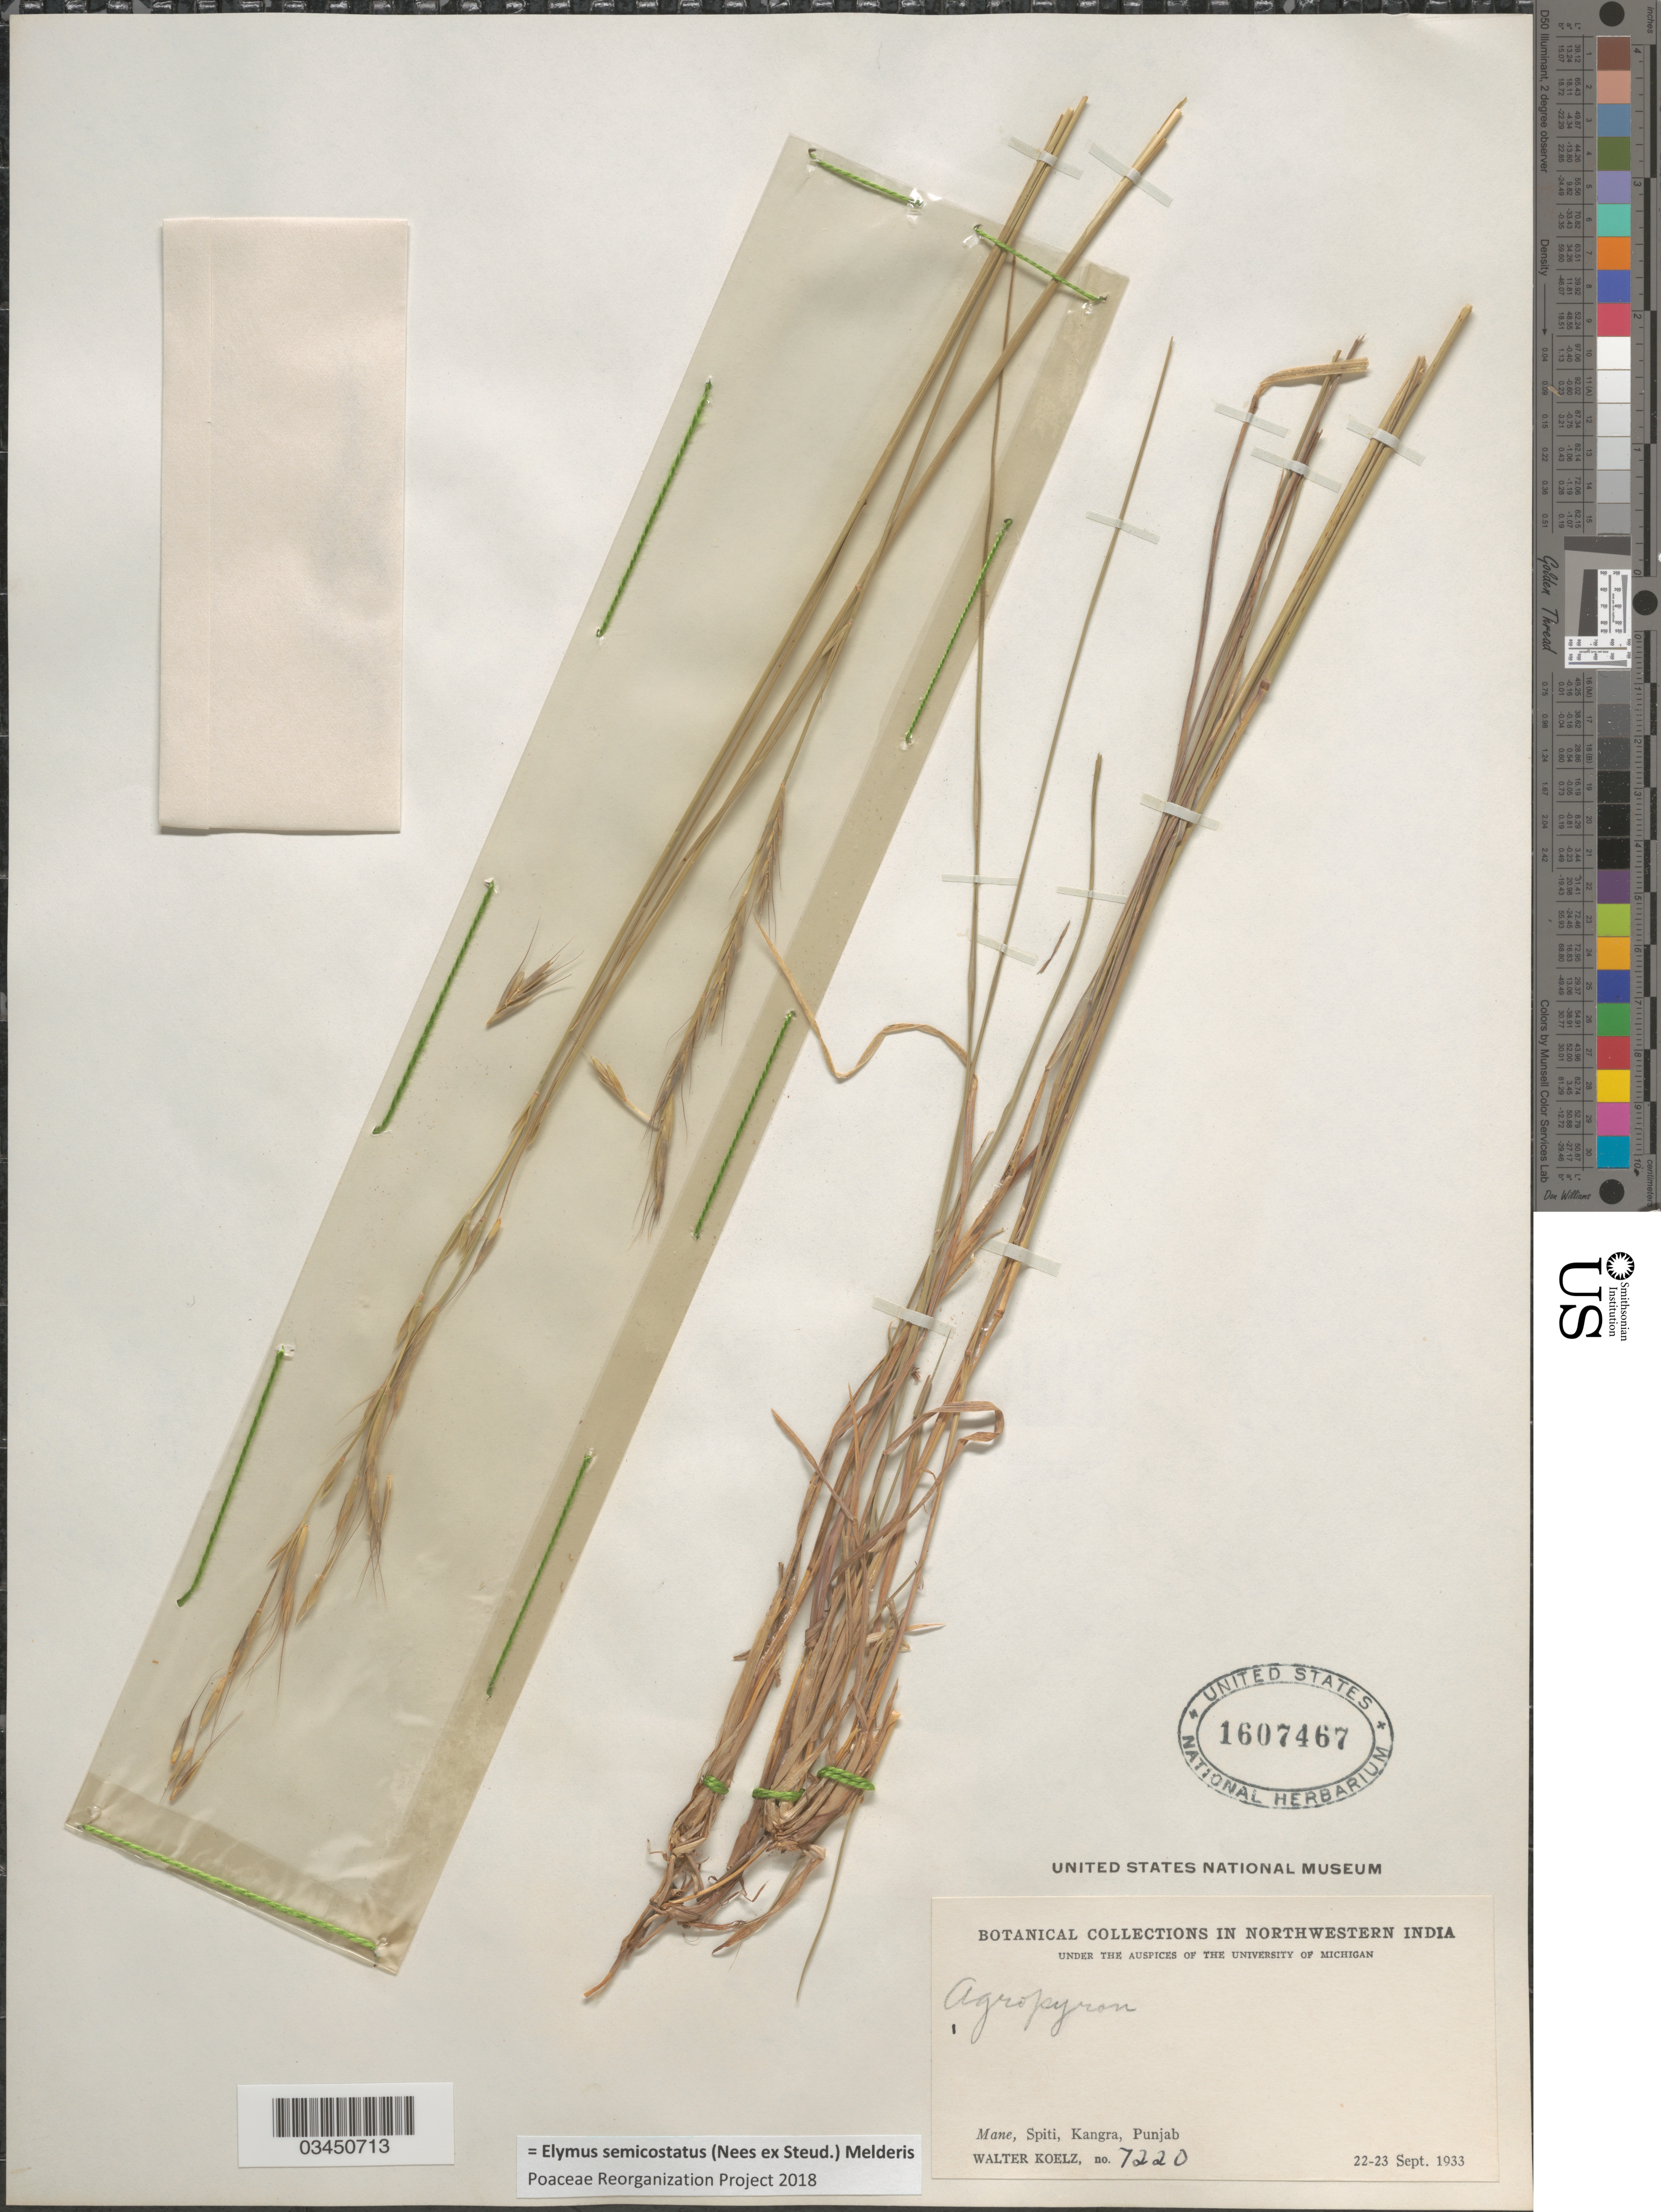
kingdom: Plantae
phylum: Tracheophyta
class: Liliopsida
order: Poales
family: Poaceae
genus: Elymus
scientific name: Elymus semicostatus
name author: (Nees ex Steud.) Melderis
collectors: W. N. Koelz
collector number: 7220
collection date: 1933-09-22/1933-09-23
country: India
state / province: Punjab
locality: Northwestern India. Mane, Spiti, Kangra.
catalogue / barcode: US 1607467